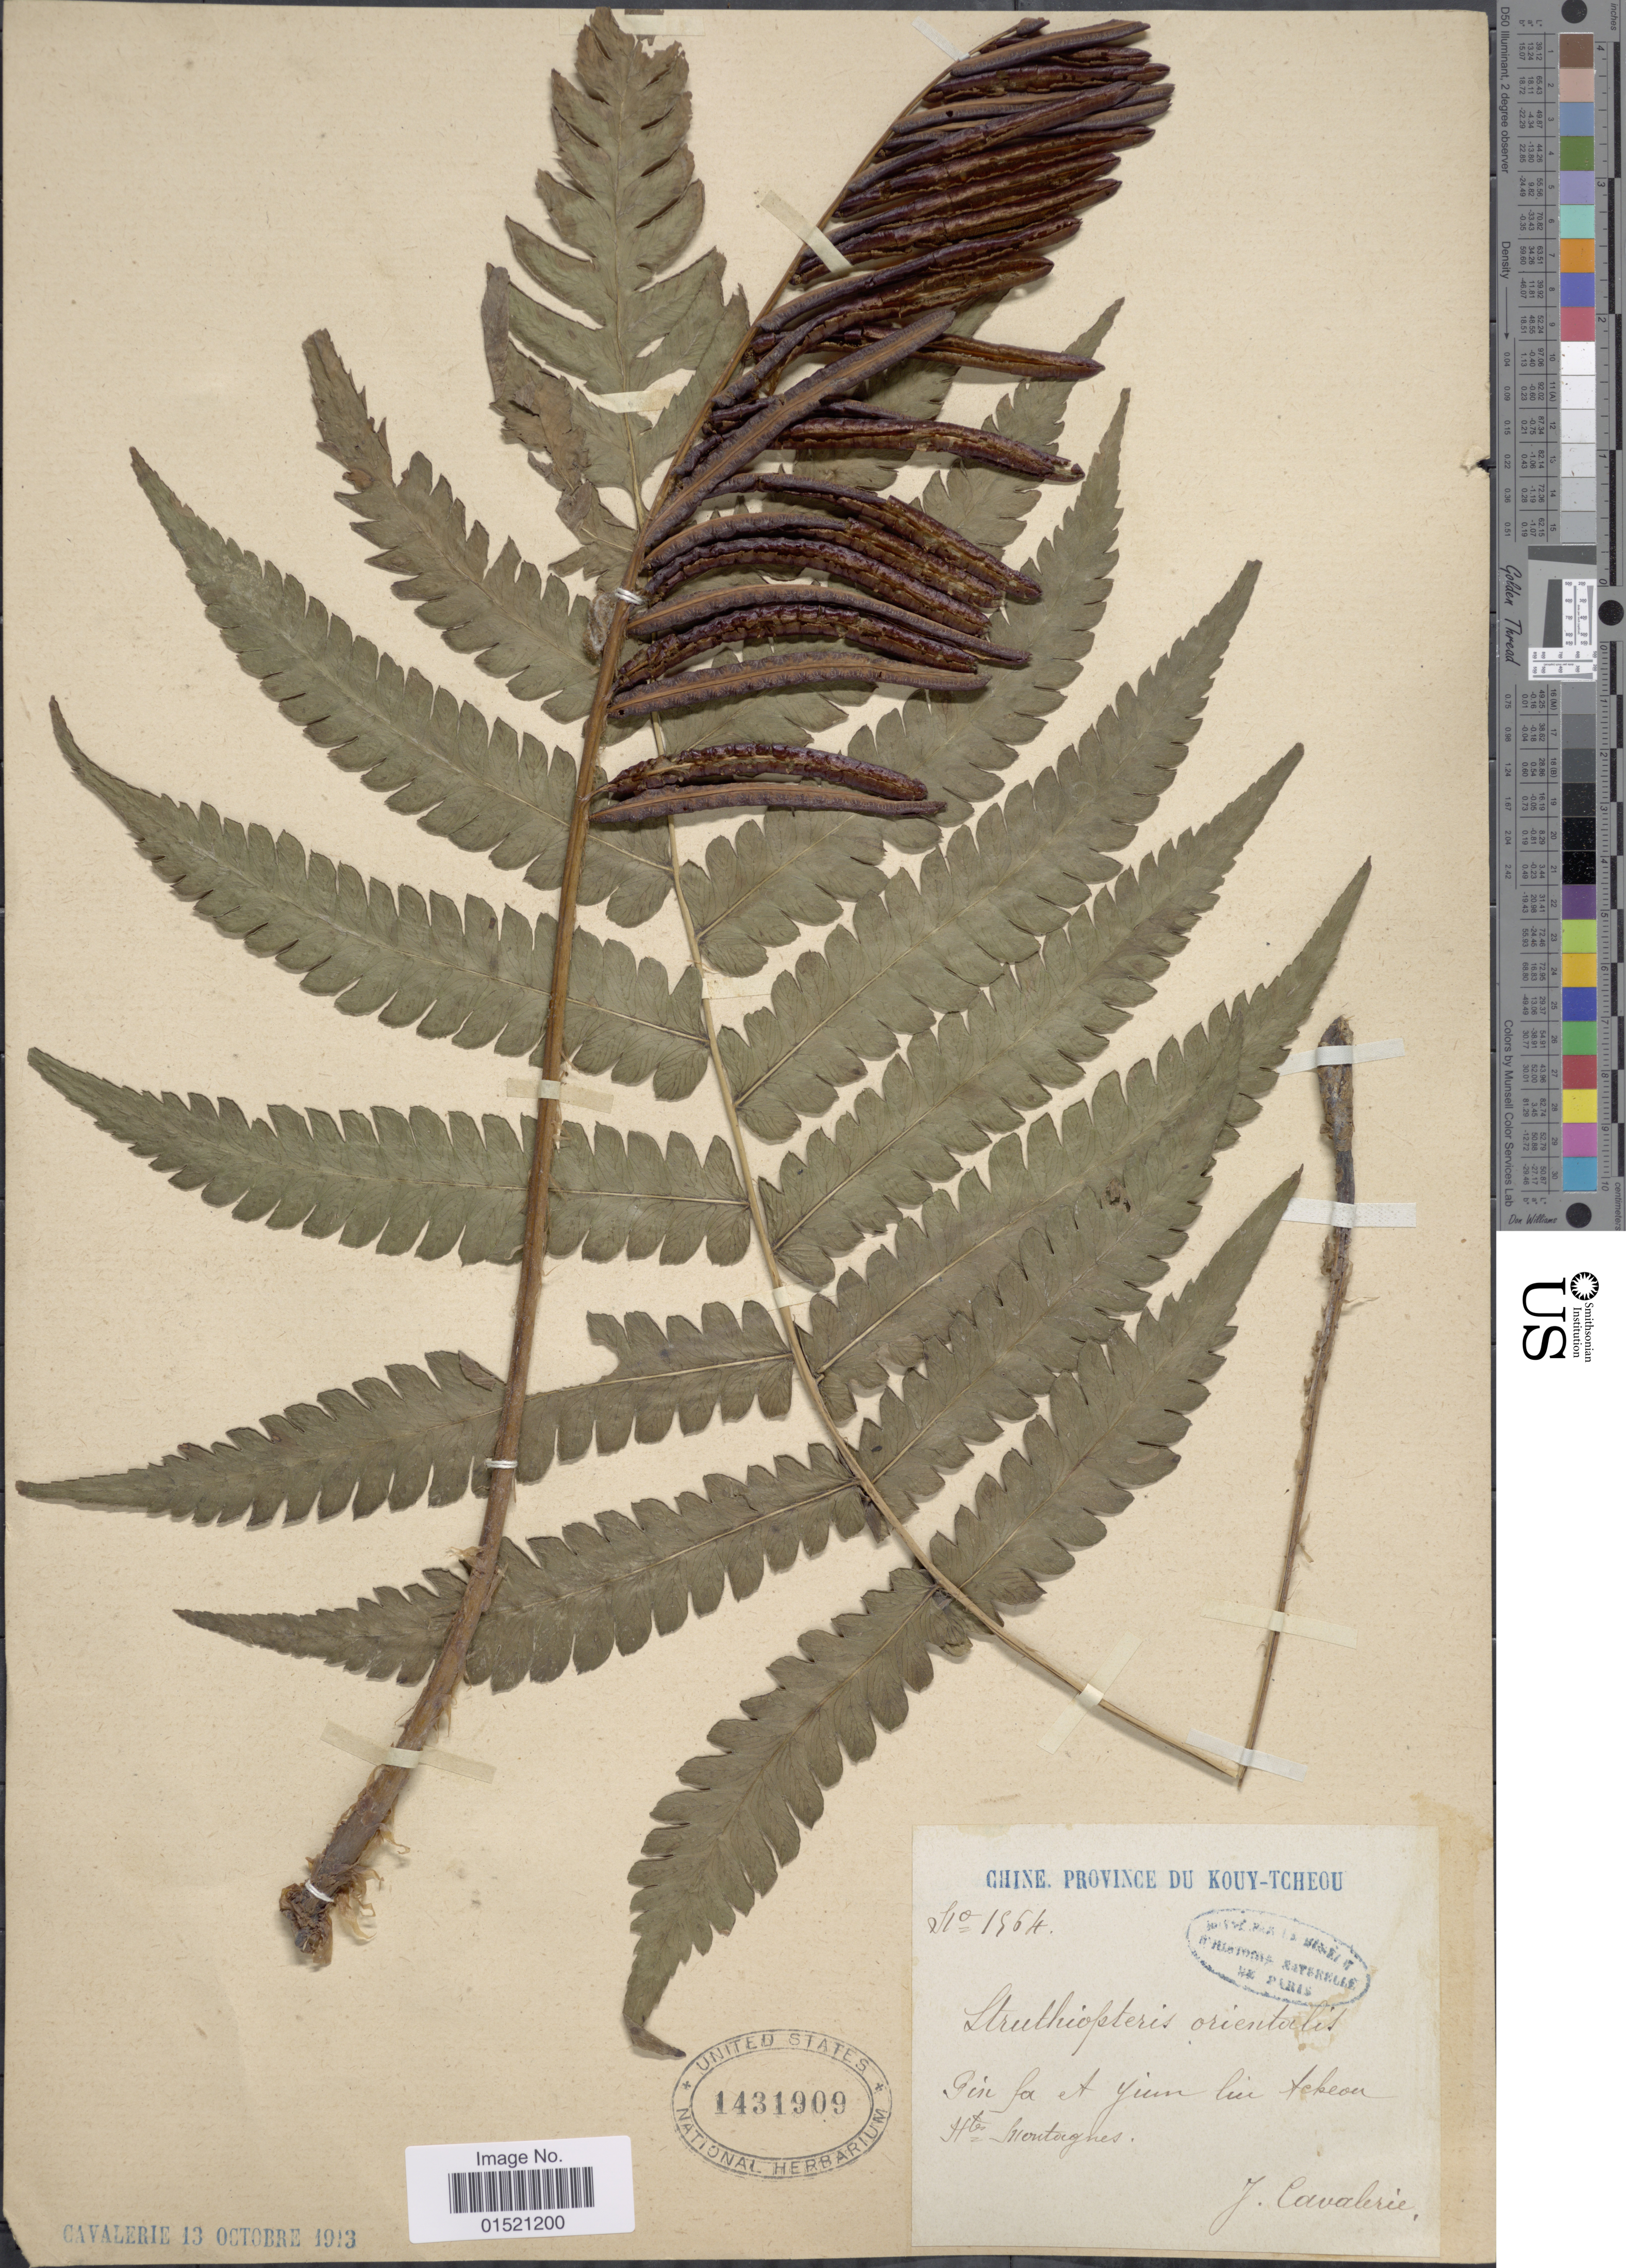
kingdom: Plantae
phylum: Tracheophyta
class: Polypodiopsida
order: Polypodiales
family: Onocleaceae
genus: Pentarhizidium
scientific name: Pentarhizidium orientale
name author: (Hook.) Hayata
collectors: J. Cavalerie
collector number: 1964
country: China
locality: Province du Kouy-Tcheou, Pinfa et Yum lui tekeou Htes Montagnes [interpreted]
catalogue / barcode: US 1431909